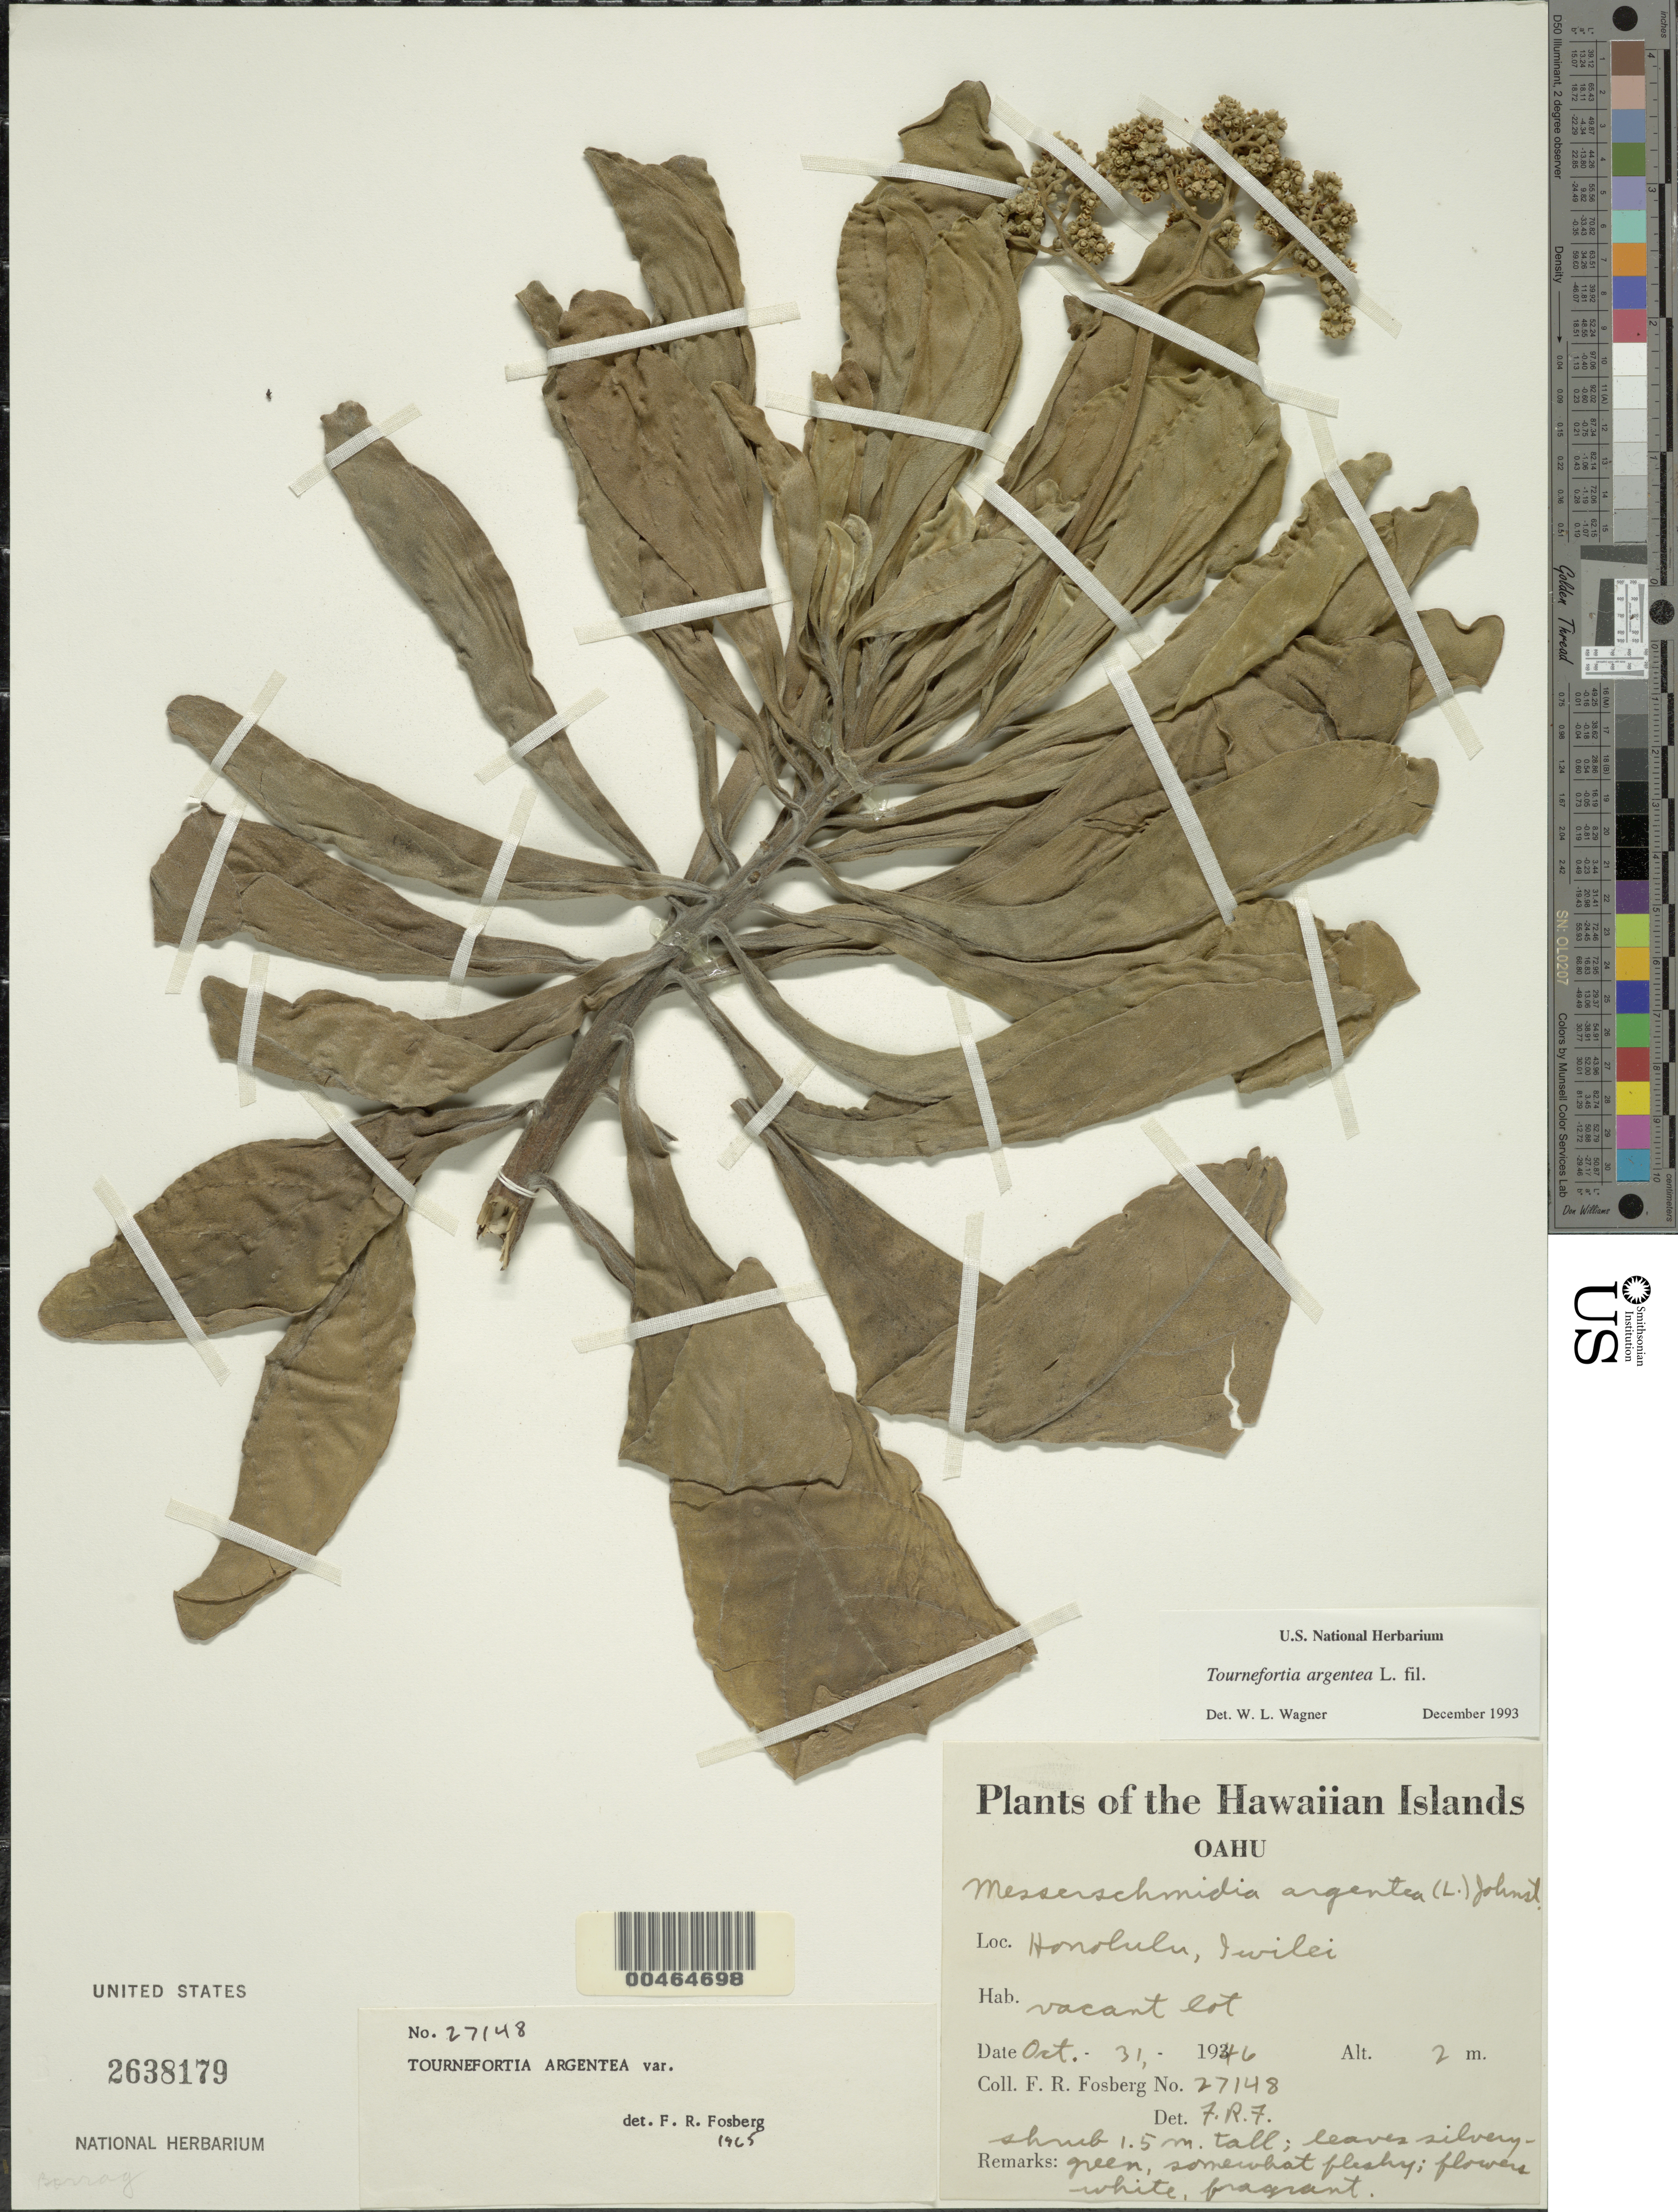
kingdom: Plantae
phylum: Tracheophyta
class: Magnoliopsida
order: Boraginales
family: Heliotropiaceae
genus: Heliotropium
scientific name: Heliotropium arboreum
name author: (Blanco) Mabberley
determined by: Wagner, W. L., (BOT), Smithsonian Institution - National Museum of Natural History (UNITED STATES)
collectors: F. R. Fosberg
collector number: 27148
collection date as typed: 31 Oct 1946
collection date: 1946-10-31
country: United States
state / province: Hawaii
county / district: Honolulu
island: Oahu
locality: Honolulu, Iwilei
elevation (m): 2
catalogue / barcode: US 464698